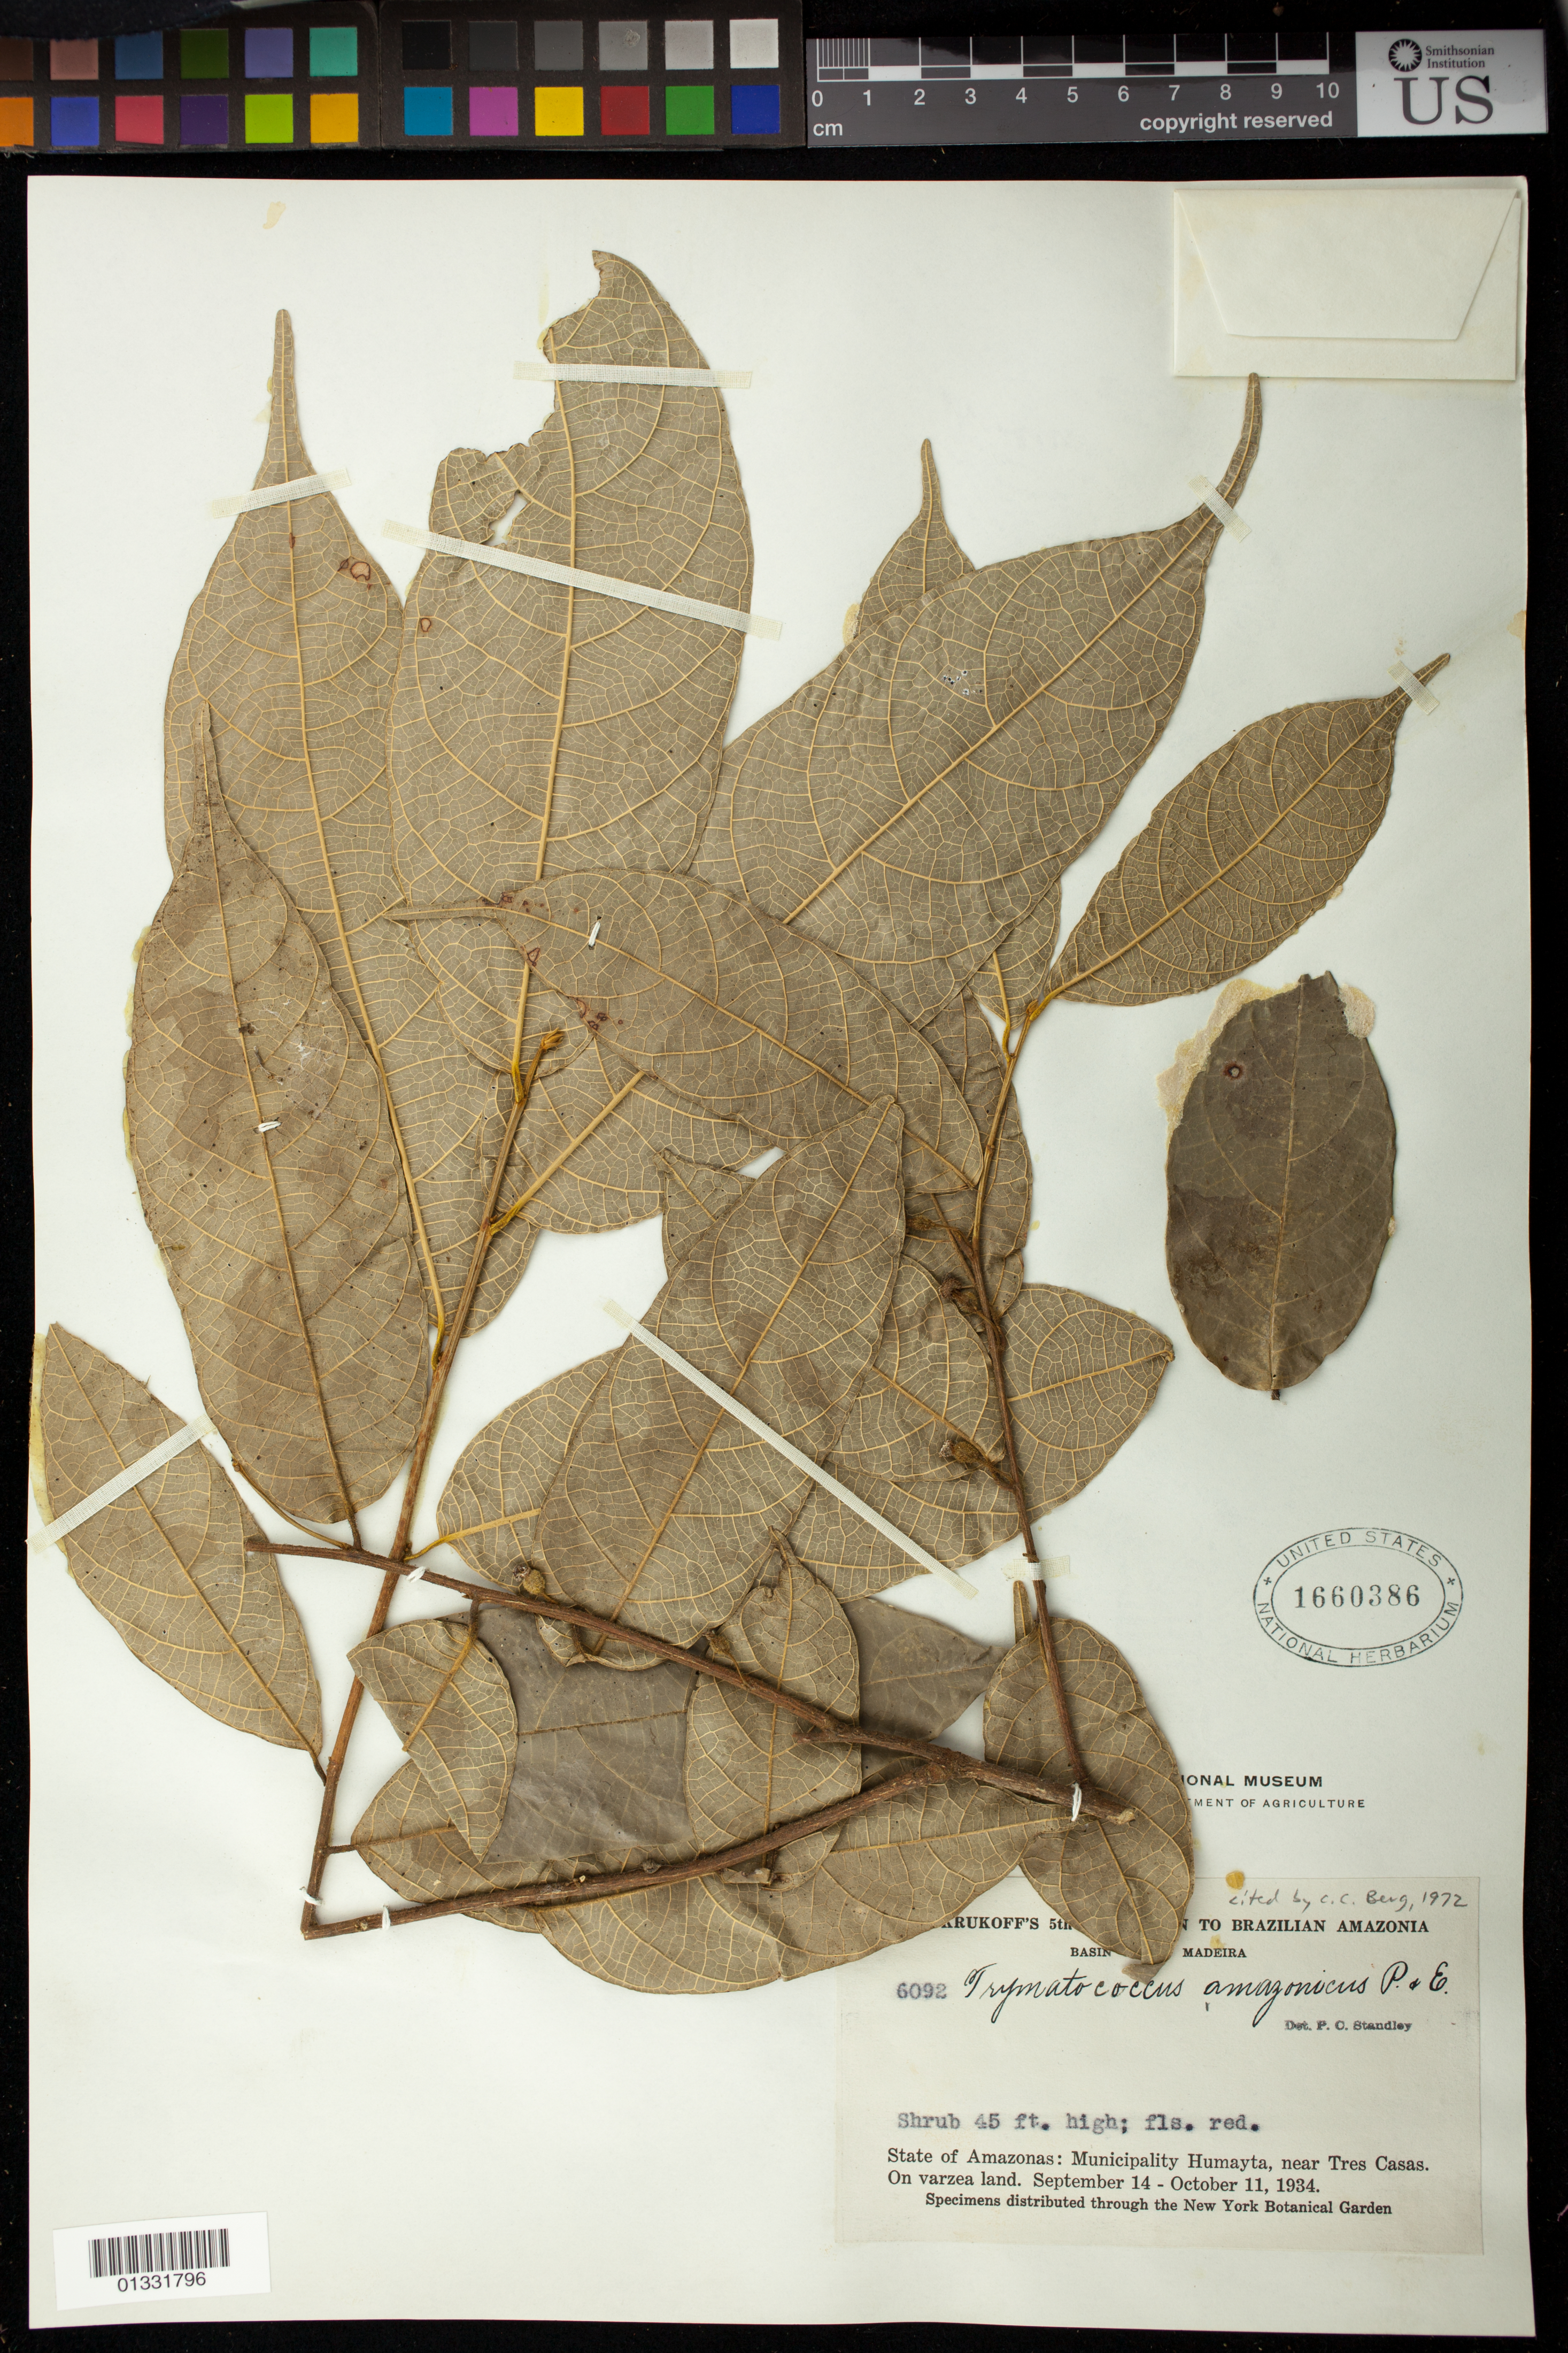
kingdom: Plantae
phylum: Tracheophyta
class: Magnoliopsida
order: Rosales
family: Moraceae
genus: Brosimum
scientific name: Brosimum amazonicum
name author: (Poepp. & Endl.) E. M. Gardner & Zerega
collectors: B. A. Krukoff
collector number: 6092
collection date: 1934-09-14/1934-10-11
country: Brazil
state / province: Amazonas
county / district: Humaitá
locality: Near Tres Casas.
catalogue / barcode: US 1660386